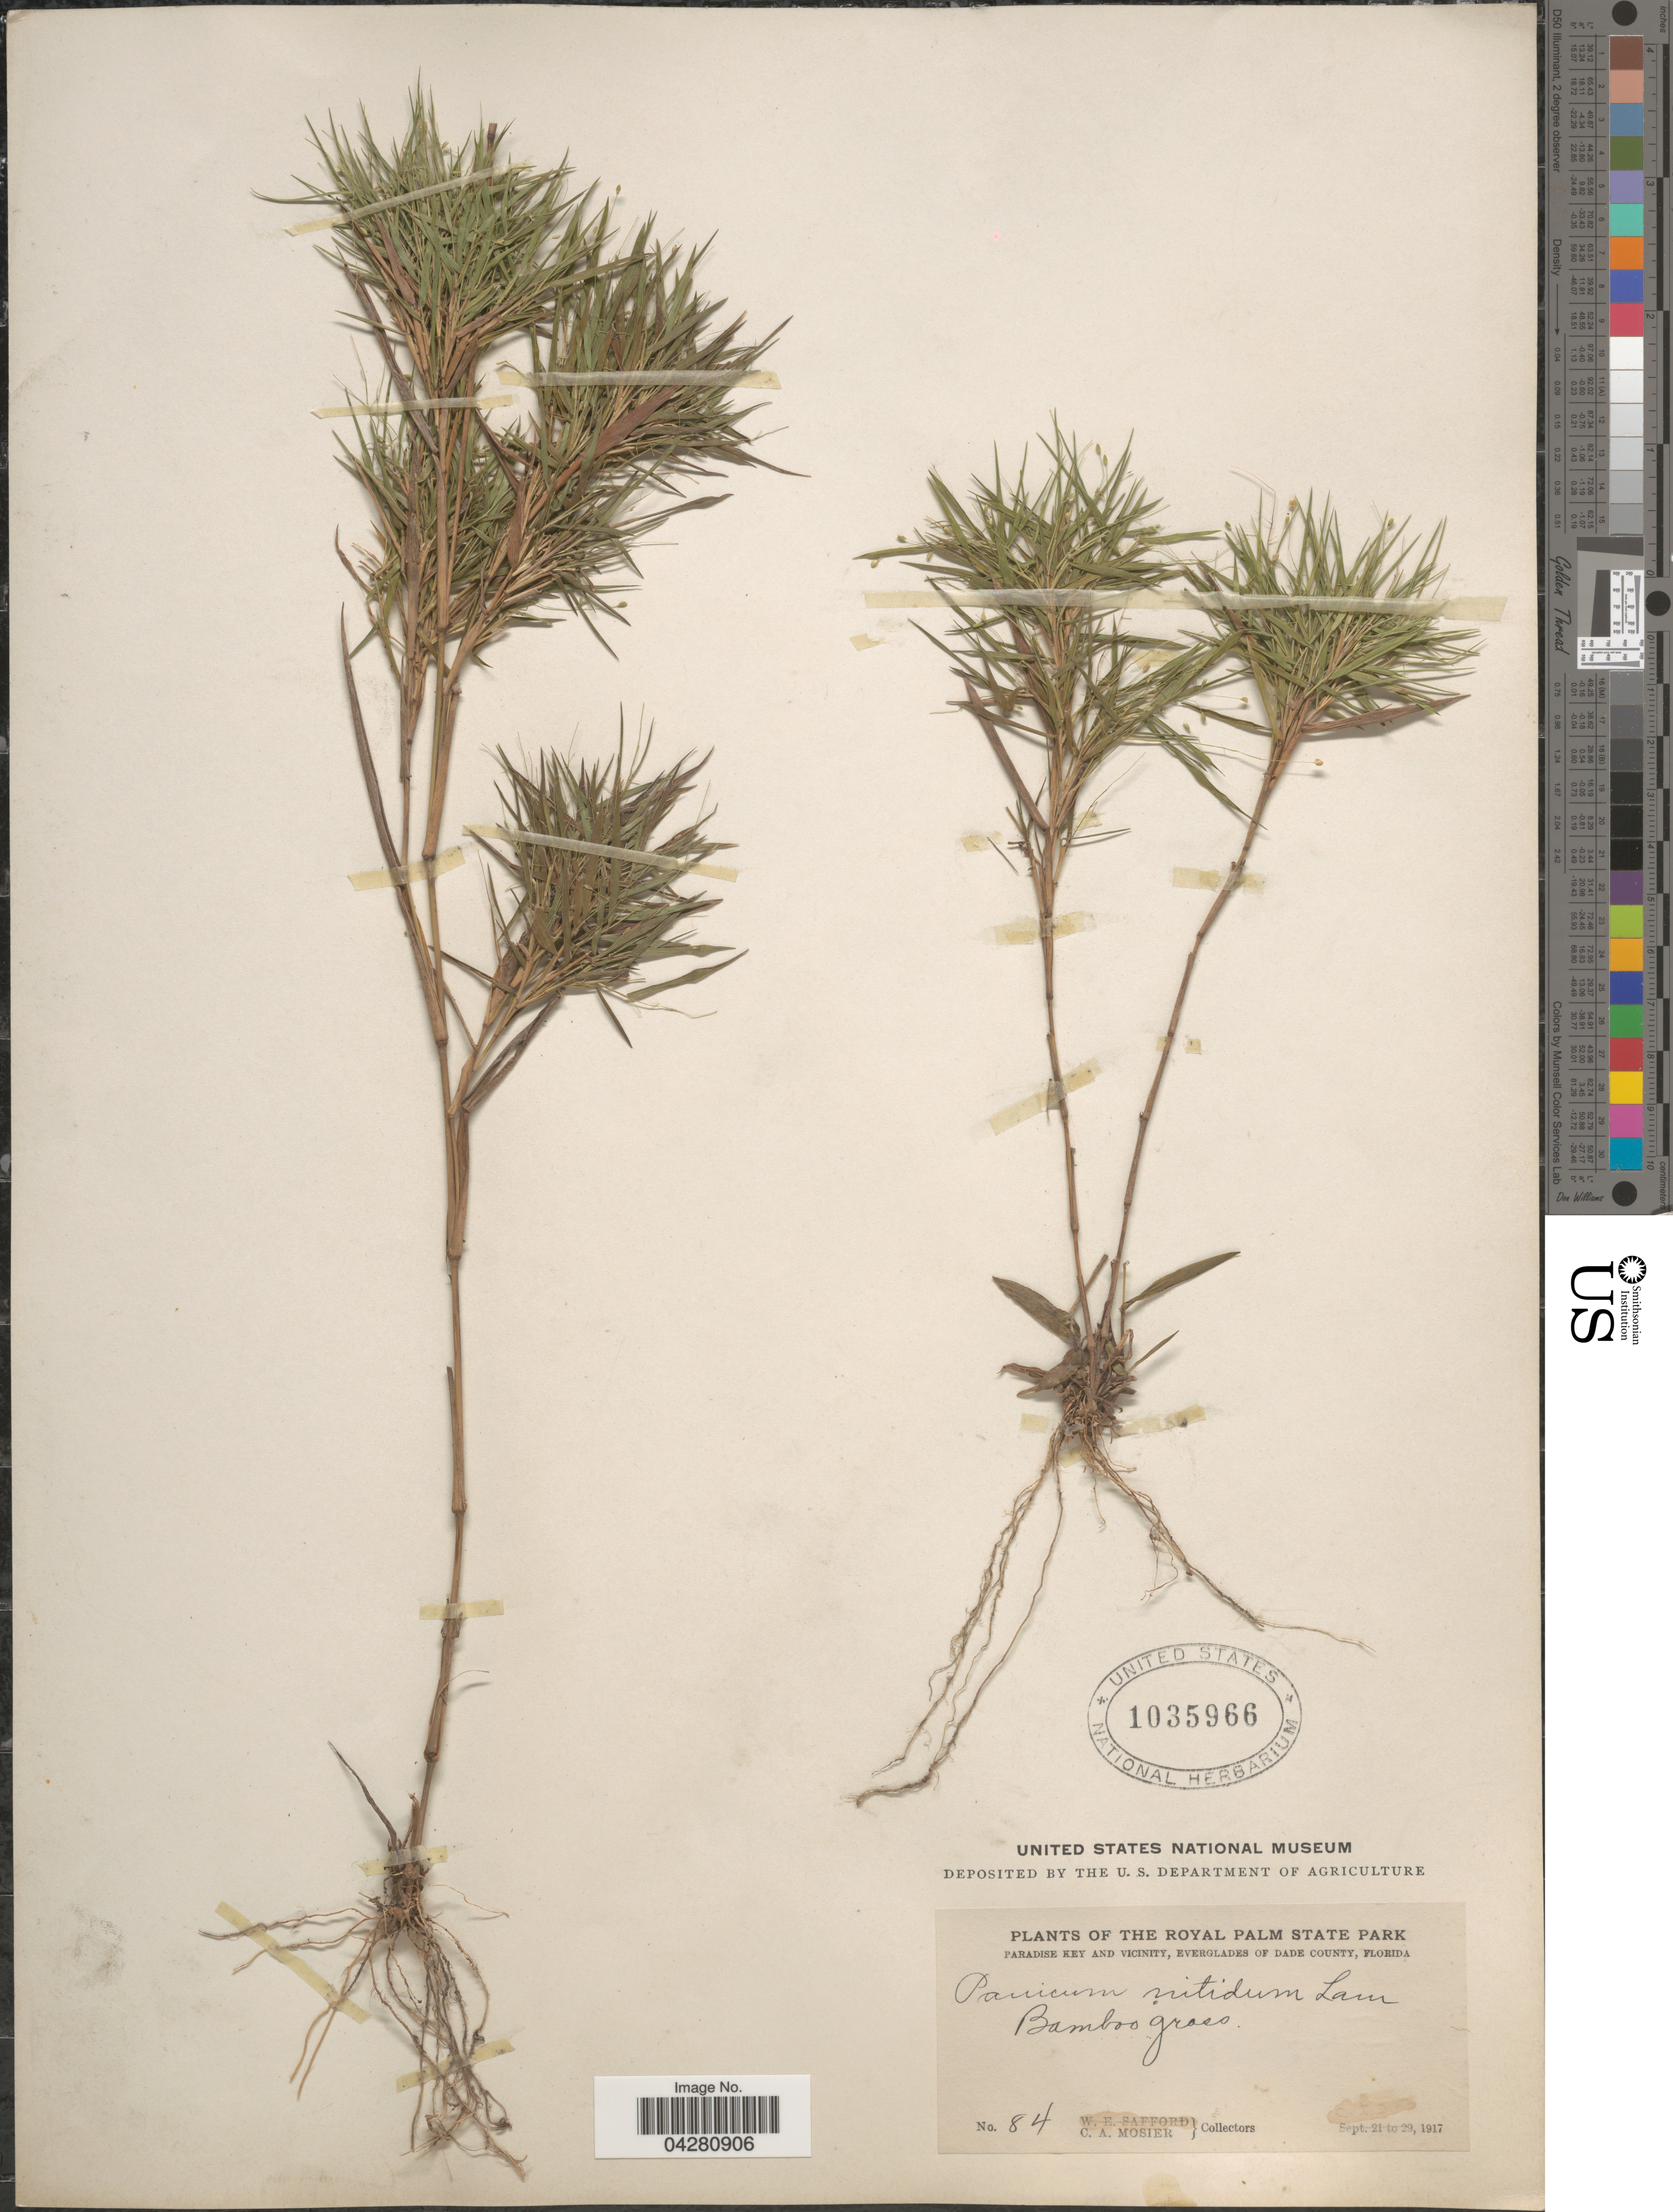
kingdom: Plantae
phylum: Tracheophyta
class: Liliopsida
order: Poales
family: Poaceae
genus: Dichanthelium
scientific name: Dichanthelium dichotomum var. dichotomum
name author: (L.) Gould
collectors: C. A. Mosier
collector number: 84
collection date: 1917-09-21/1917-09-29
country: United States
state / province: Florida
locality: The Royal Palm State Park. Paradise Key and Vicinity, Everglades of Dade County.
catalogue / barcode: US 1035966